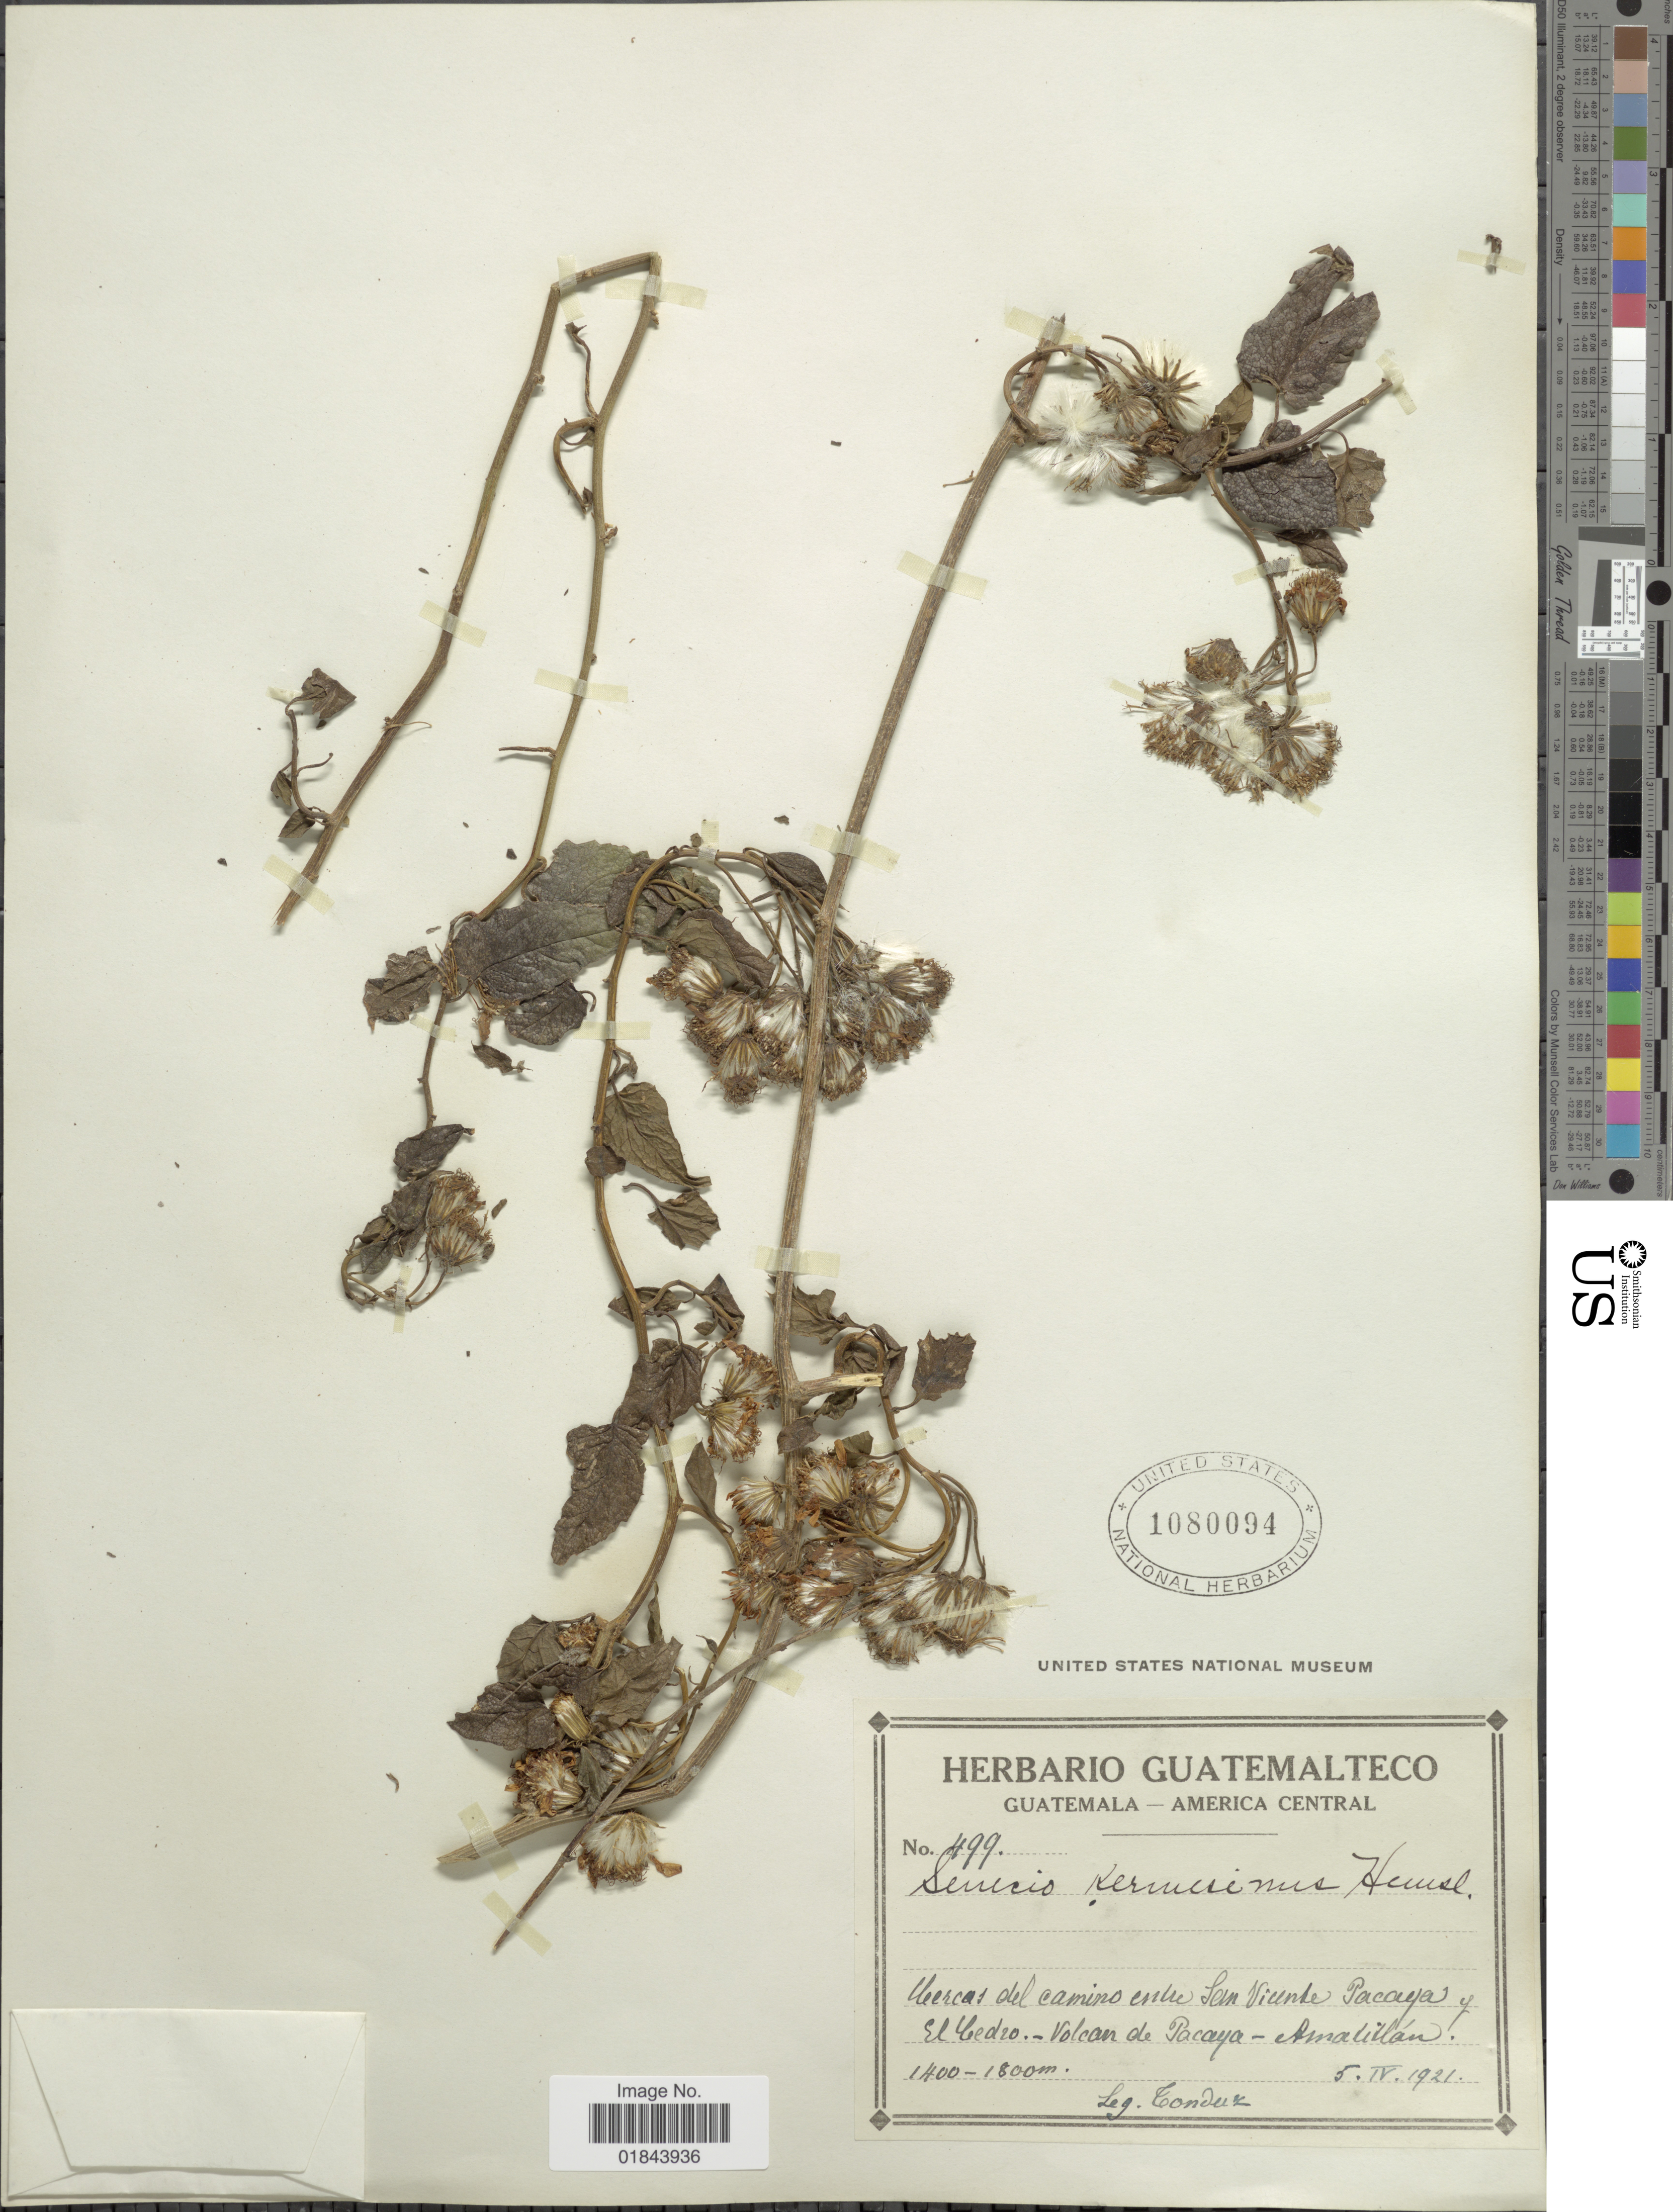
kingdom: Plantae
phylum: Tracheophyta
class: Magnoliopsida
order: Asterales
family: Asteraceae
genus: Pseudogynoxys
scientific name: Pseudogynoxys haenkei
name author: (DC.) Cabrera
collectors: A. Tonduz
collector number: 499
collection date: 1921-04-05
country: Guatemala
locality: Cercas del camino entre San Vicente Pacaya y El Cedro - Volcan de Pacaya - Amatillan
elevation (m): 1400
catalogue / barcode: US 1080094